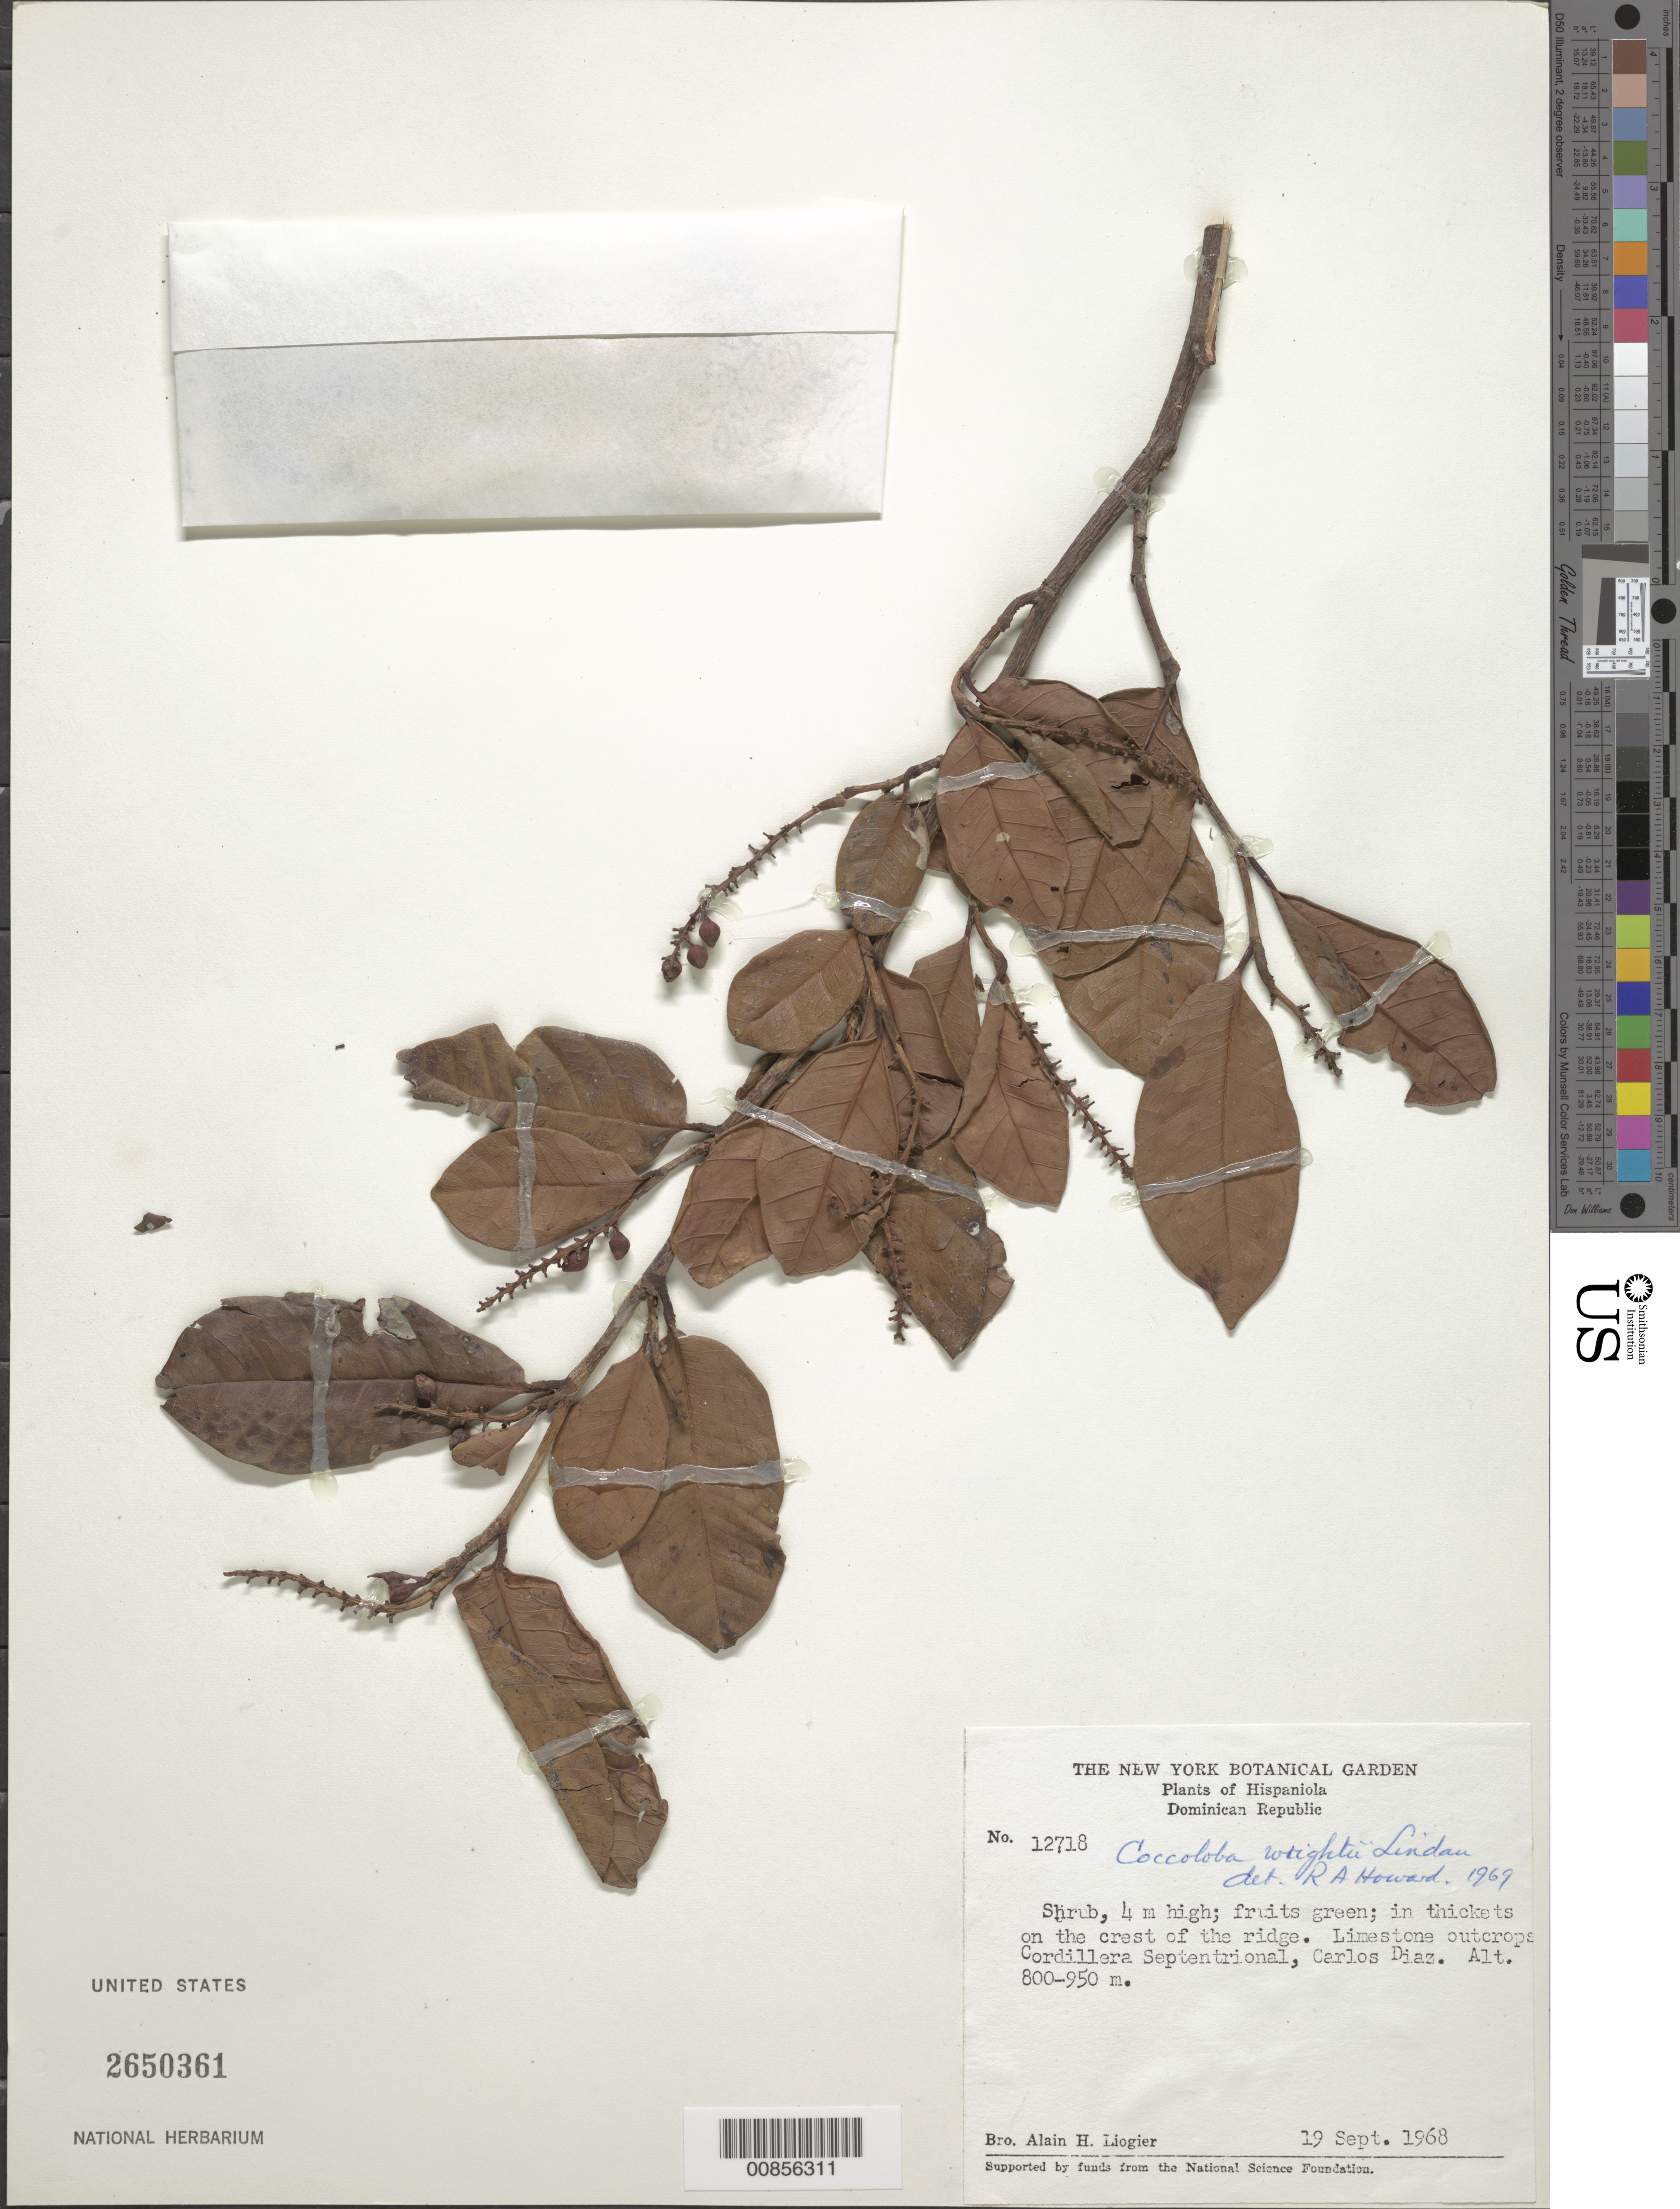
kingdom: Plantae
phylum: Tracheophyta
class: Magnoliopsida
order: Caryophyllales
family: Polygonaceae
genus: Coccoloba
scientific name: Coccoloba wrightii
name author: Lindau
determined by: Howard, R. A.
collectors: A. H. Liogier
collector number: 12718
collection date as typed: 19 Sep 1968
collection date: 1968-09-19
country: Dominican Republic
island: Hispaniola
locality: Cordillera Septentrional, Carlos Diaz.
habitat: In thickets on the crest of the ridge. Limestone outcrops.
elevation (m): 800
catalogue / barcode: US 2650361